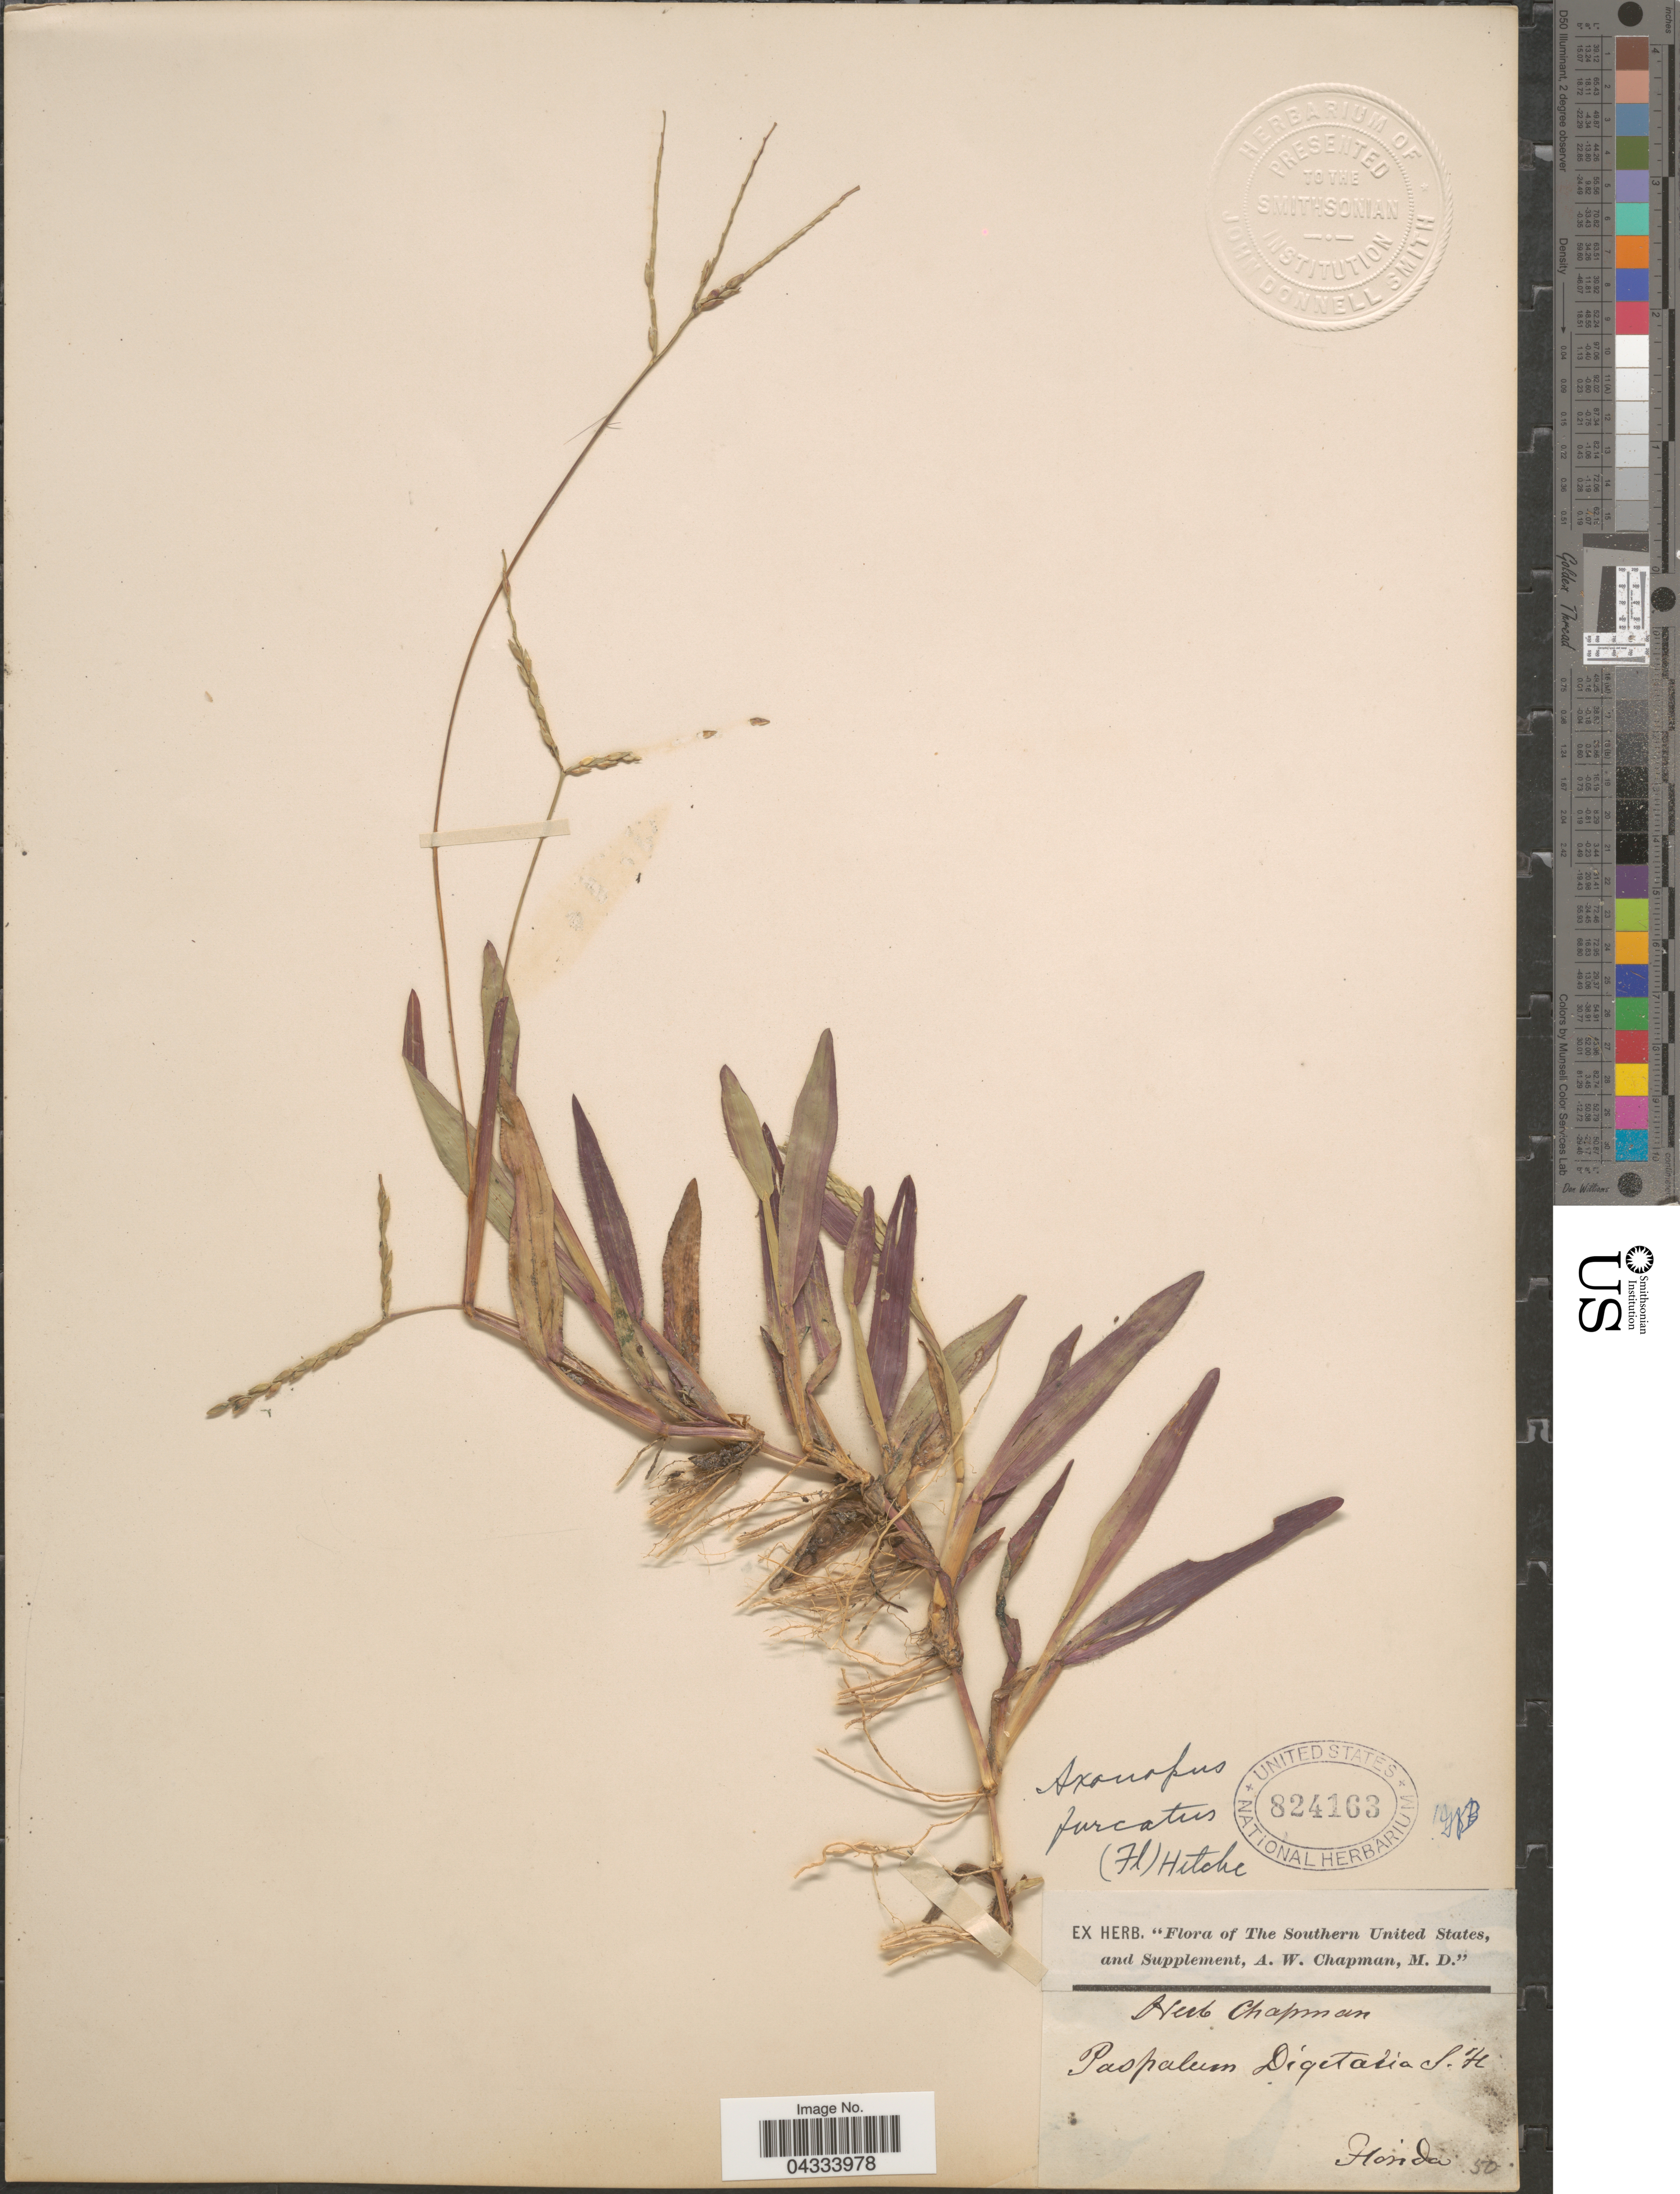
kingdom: Plantae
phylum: Tracheophyta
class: Liliopsida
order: Poales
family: Poaceae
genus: Axonopus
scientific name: Axonopus furcatus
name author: (Flüggé) Hitchc.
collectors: ex herb. A.W. Chapman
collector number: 50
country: United States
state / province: Florida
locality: The Southern United States.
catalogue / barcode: US 824163